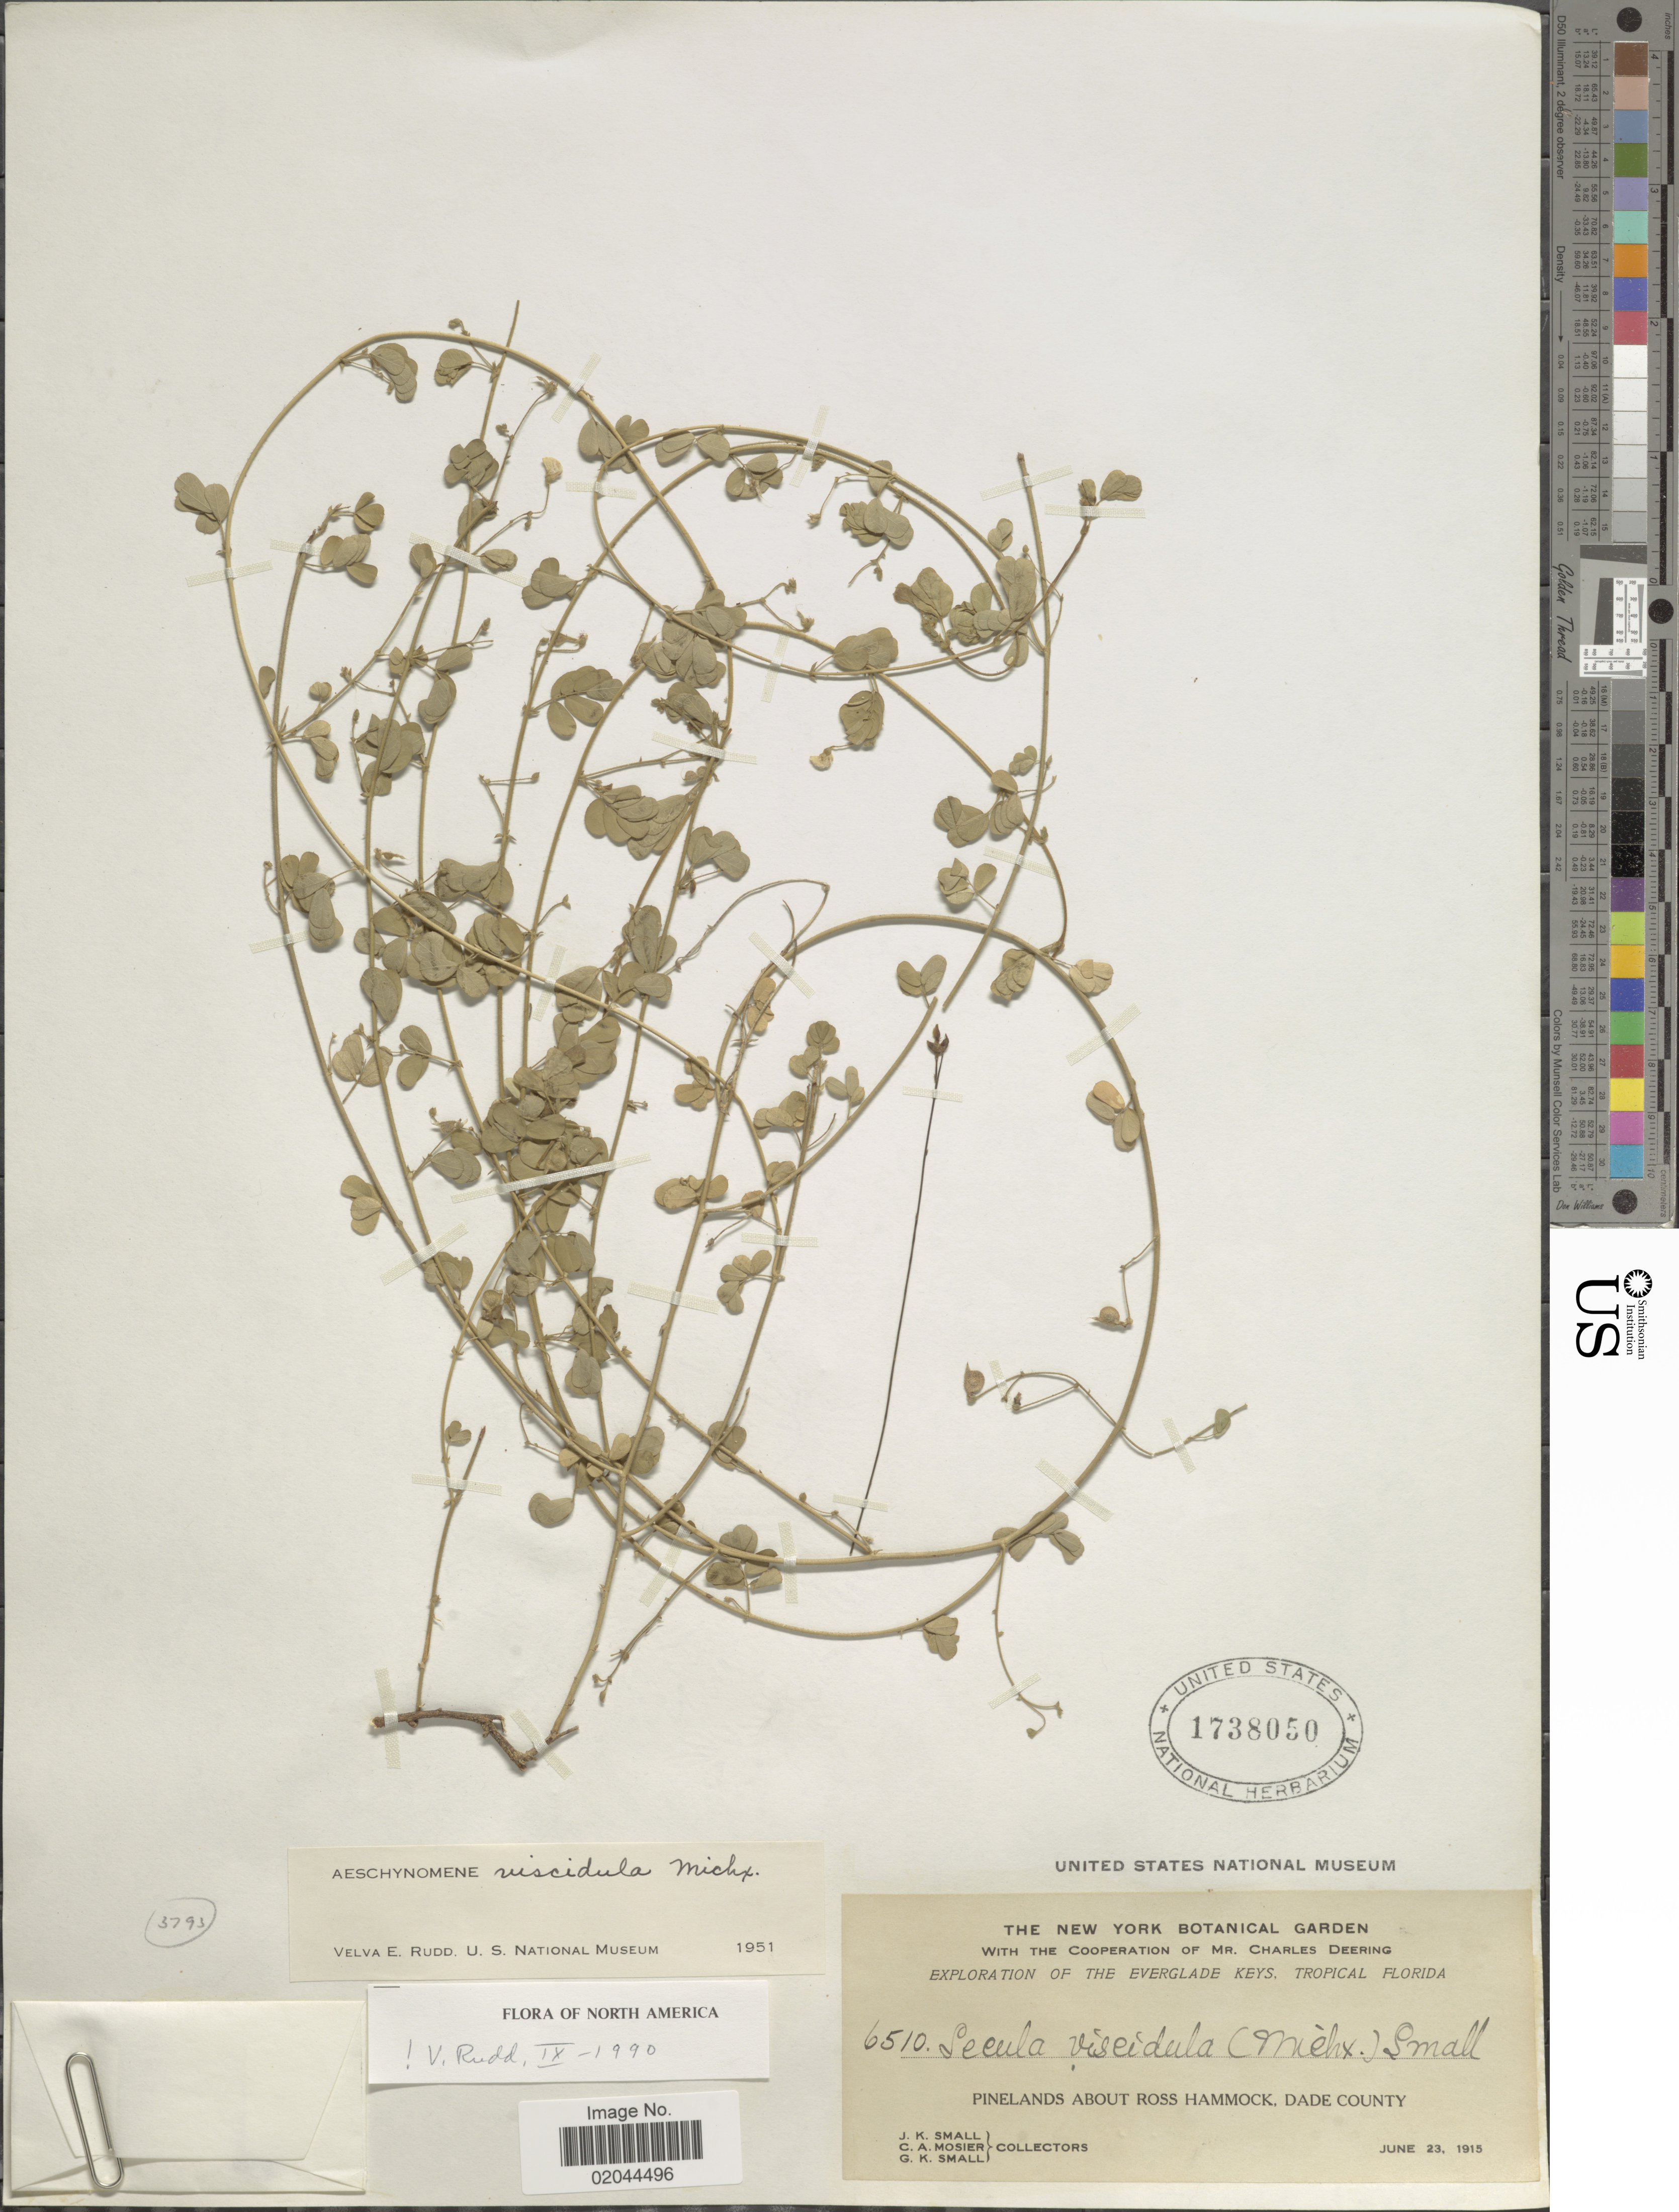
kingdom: Plantae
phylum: Tracheophyta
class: Magnoliopsida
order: Fabales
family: Fabaceae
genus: Aeschynomene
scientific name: Aeschynomene viscidula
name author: Michx.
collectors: J. K. Small, C. A. Mosier & G. K. Small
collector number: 6510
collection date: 1915-06-23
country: United States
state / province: Florida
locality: Everglade Keys, Tropical Florida, Pinelands about Ross Hammock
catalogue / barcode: US 1738050